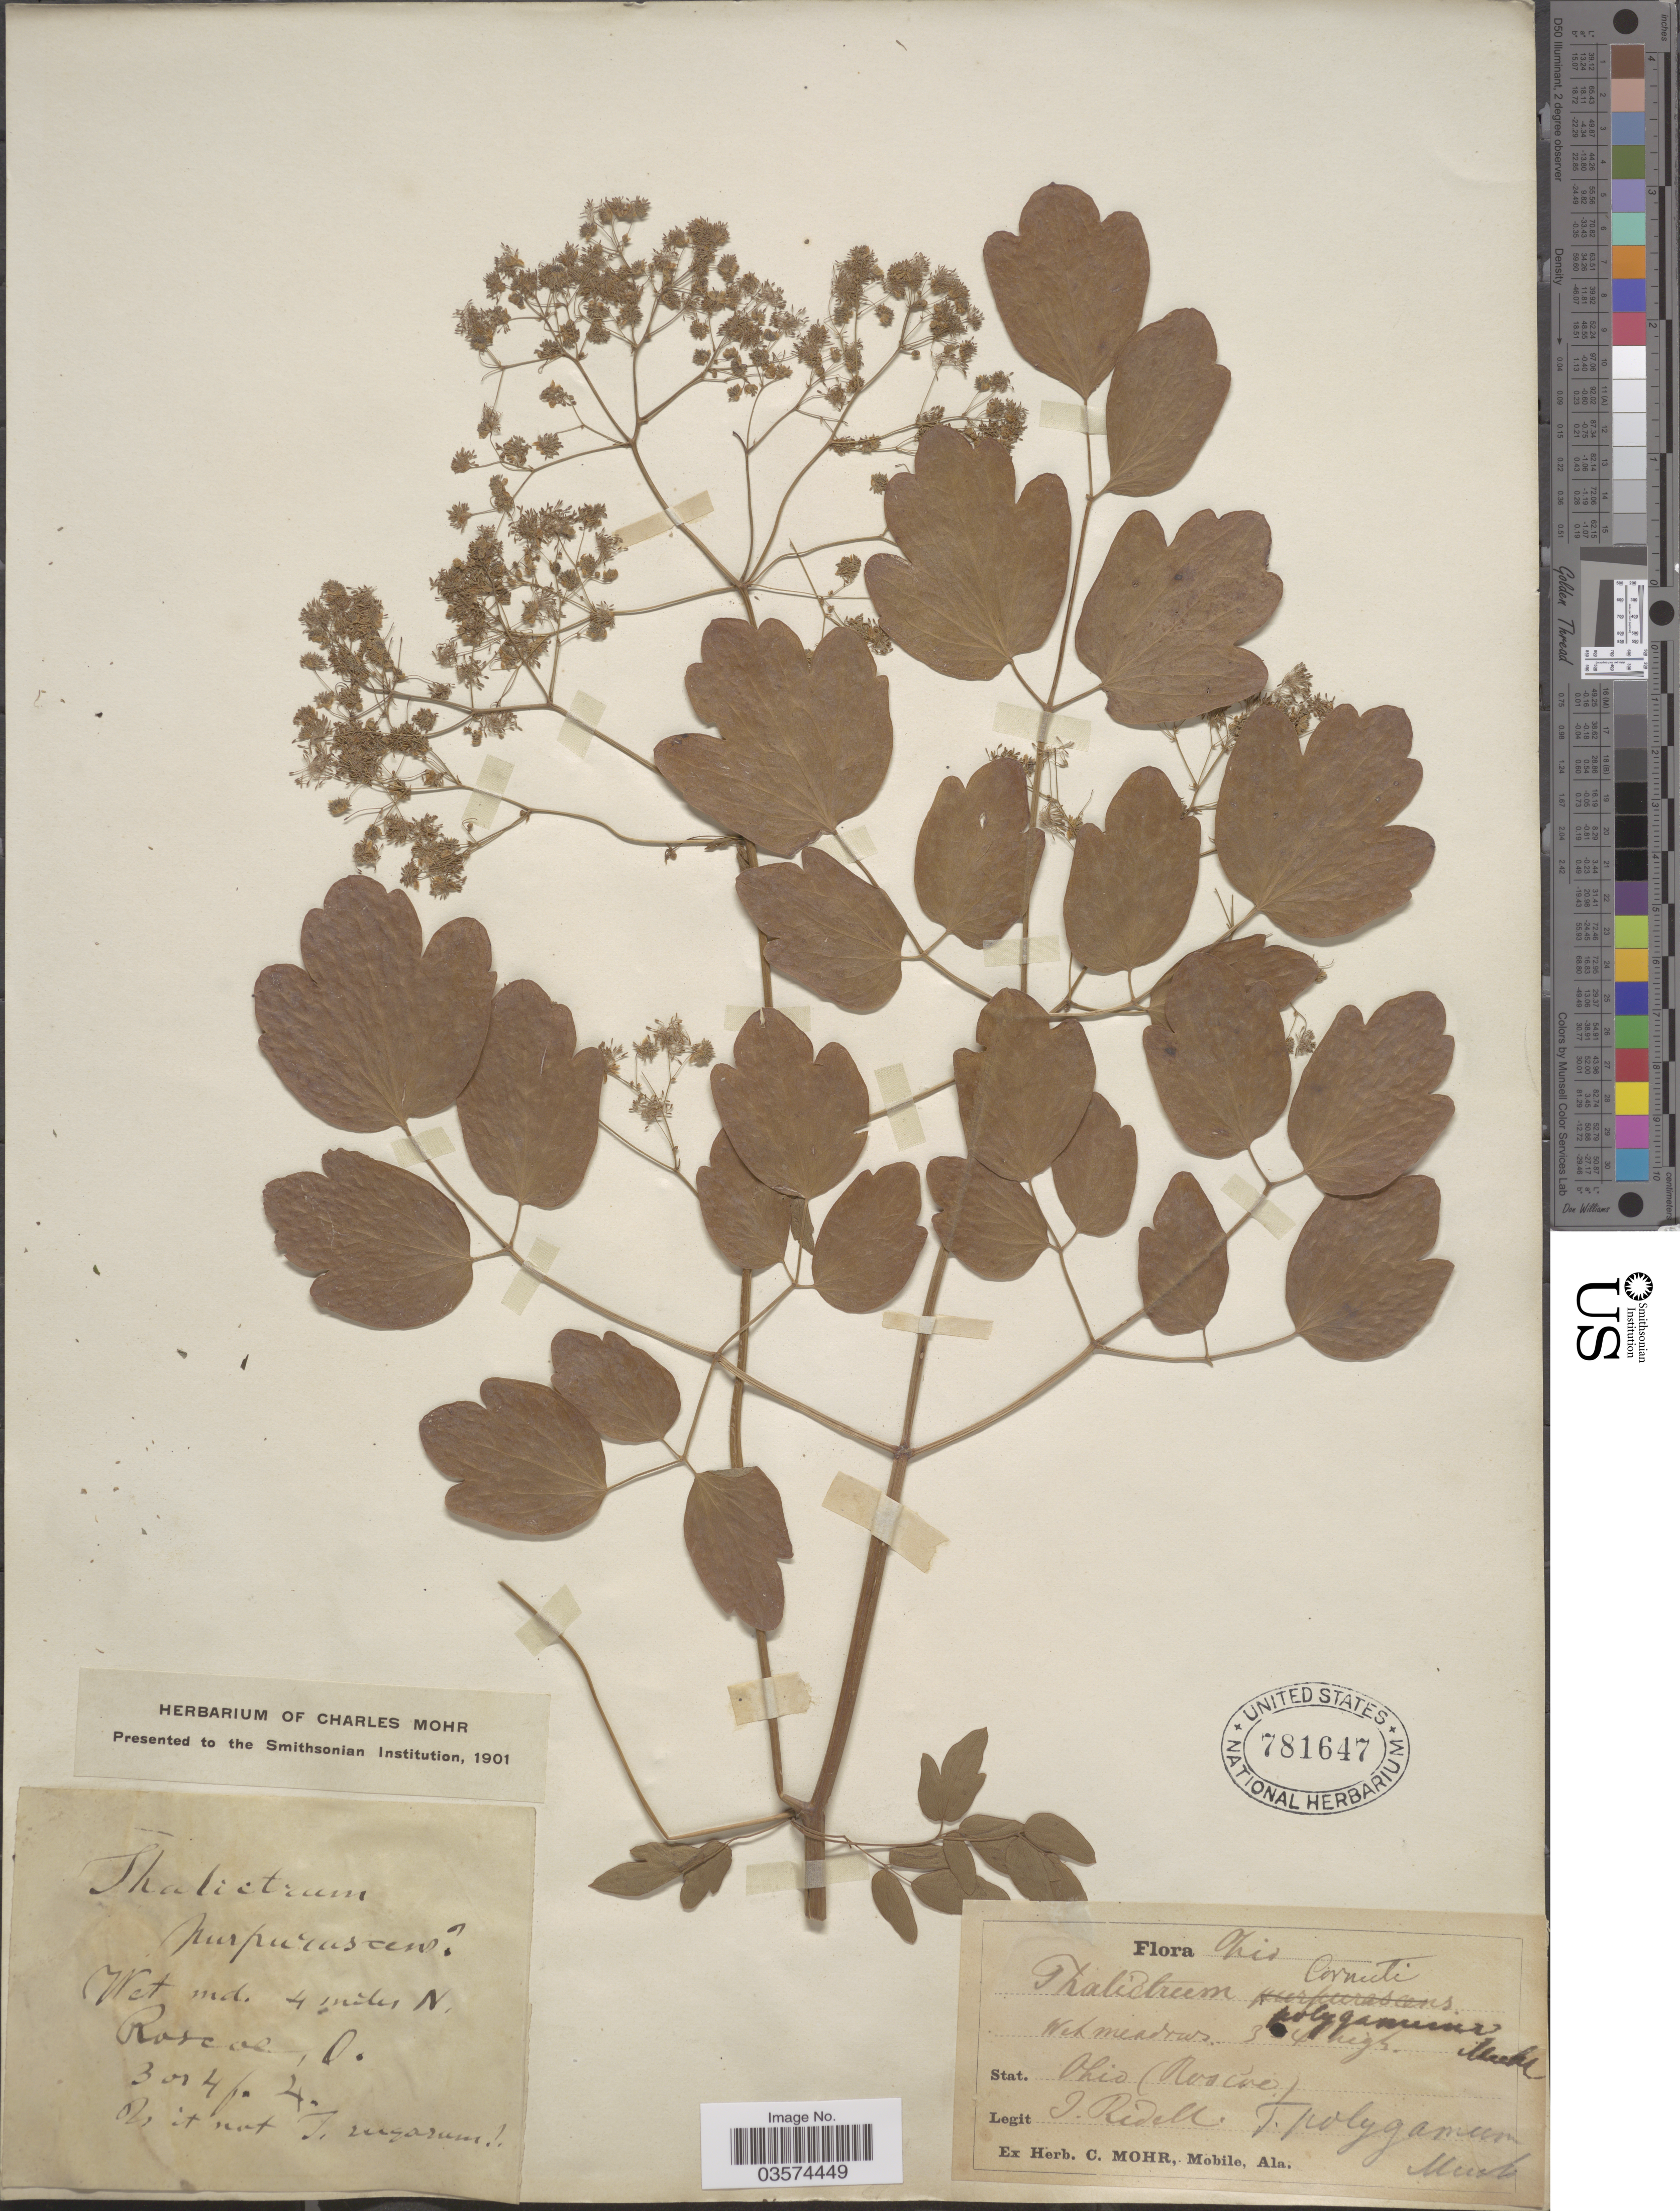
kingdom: Plantae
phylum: Tracheophyta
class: Magnoliopsida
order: Ranunculales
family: Ranunculaceae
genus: Thalictrum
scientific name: Thalictrum pubescens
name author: Pursh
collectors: J. Ridell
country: United States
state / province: Ohio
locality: Wet md. 4 miles N. Roscoe.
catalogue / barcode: US 781647